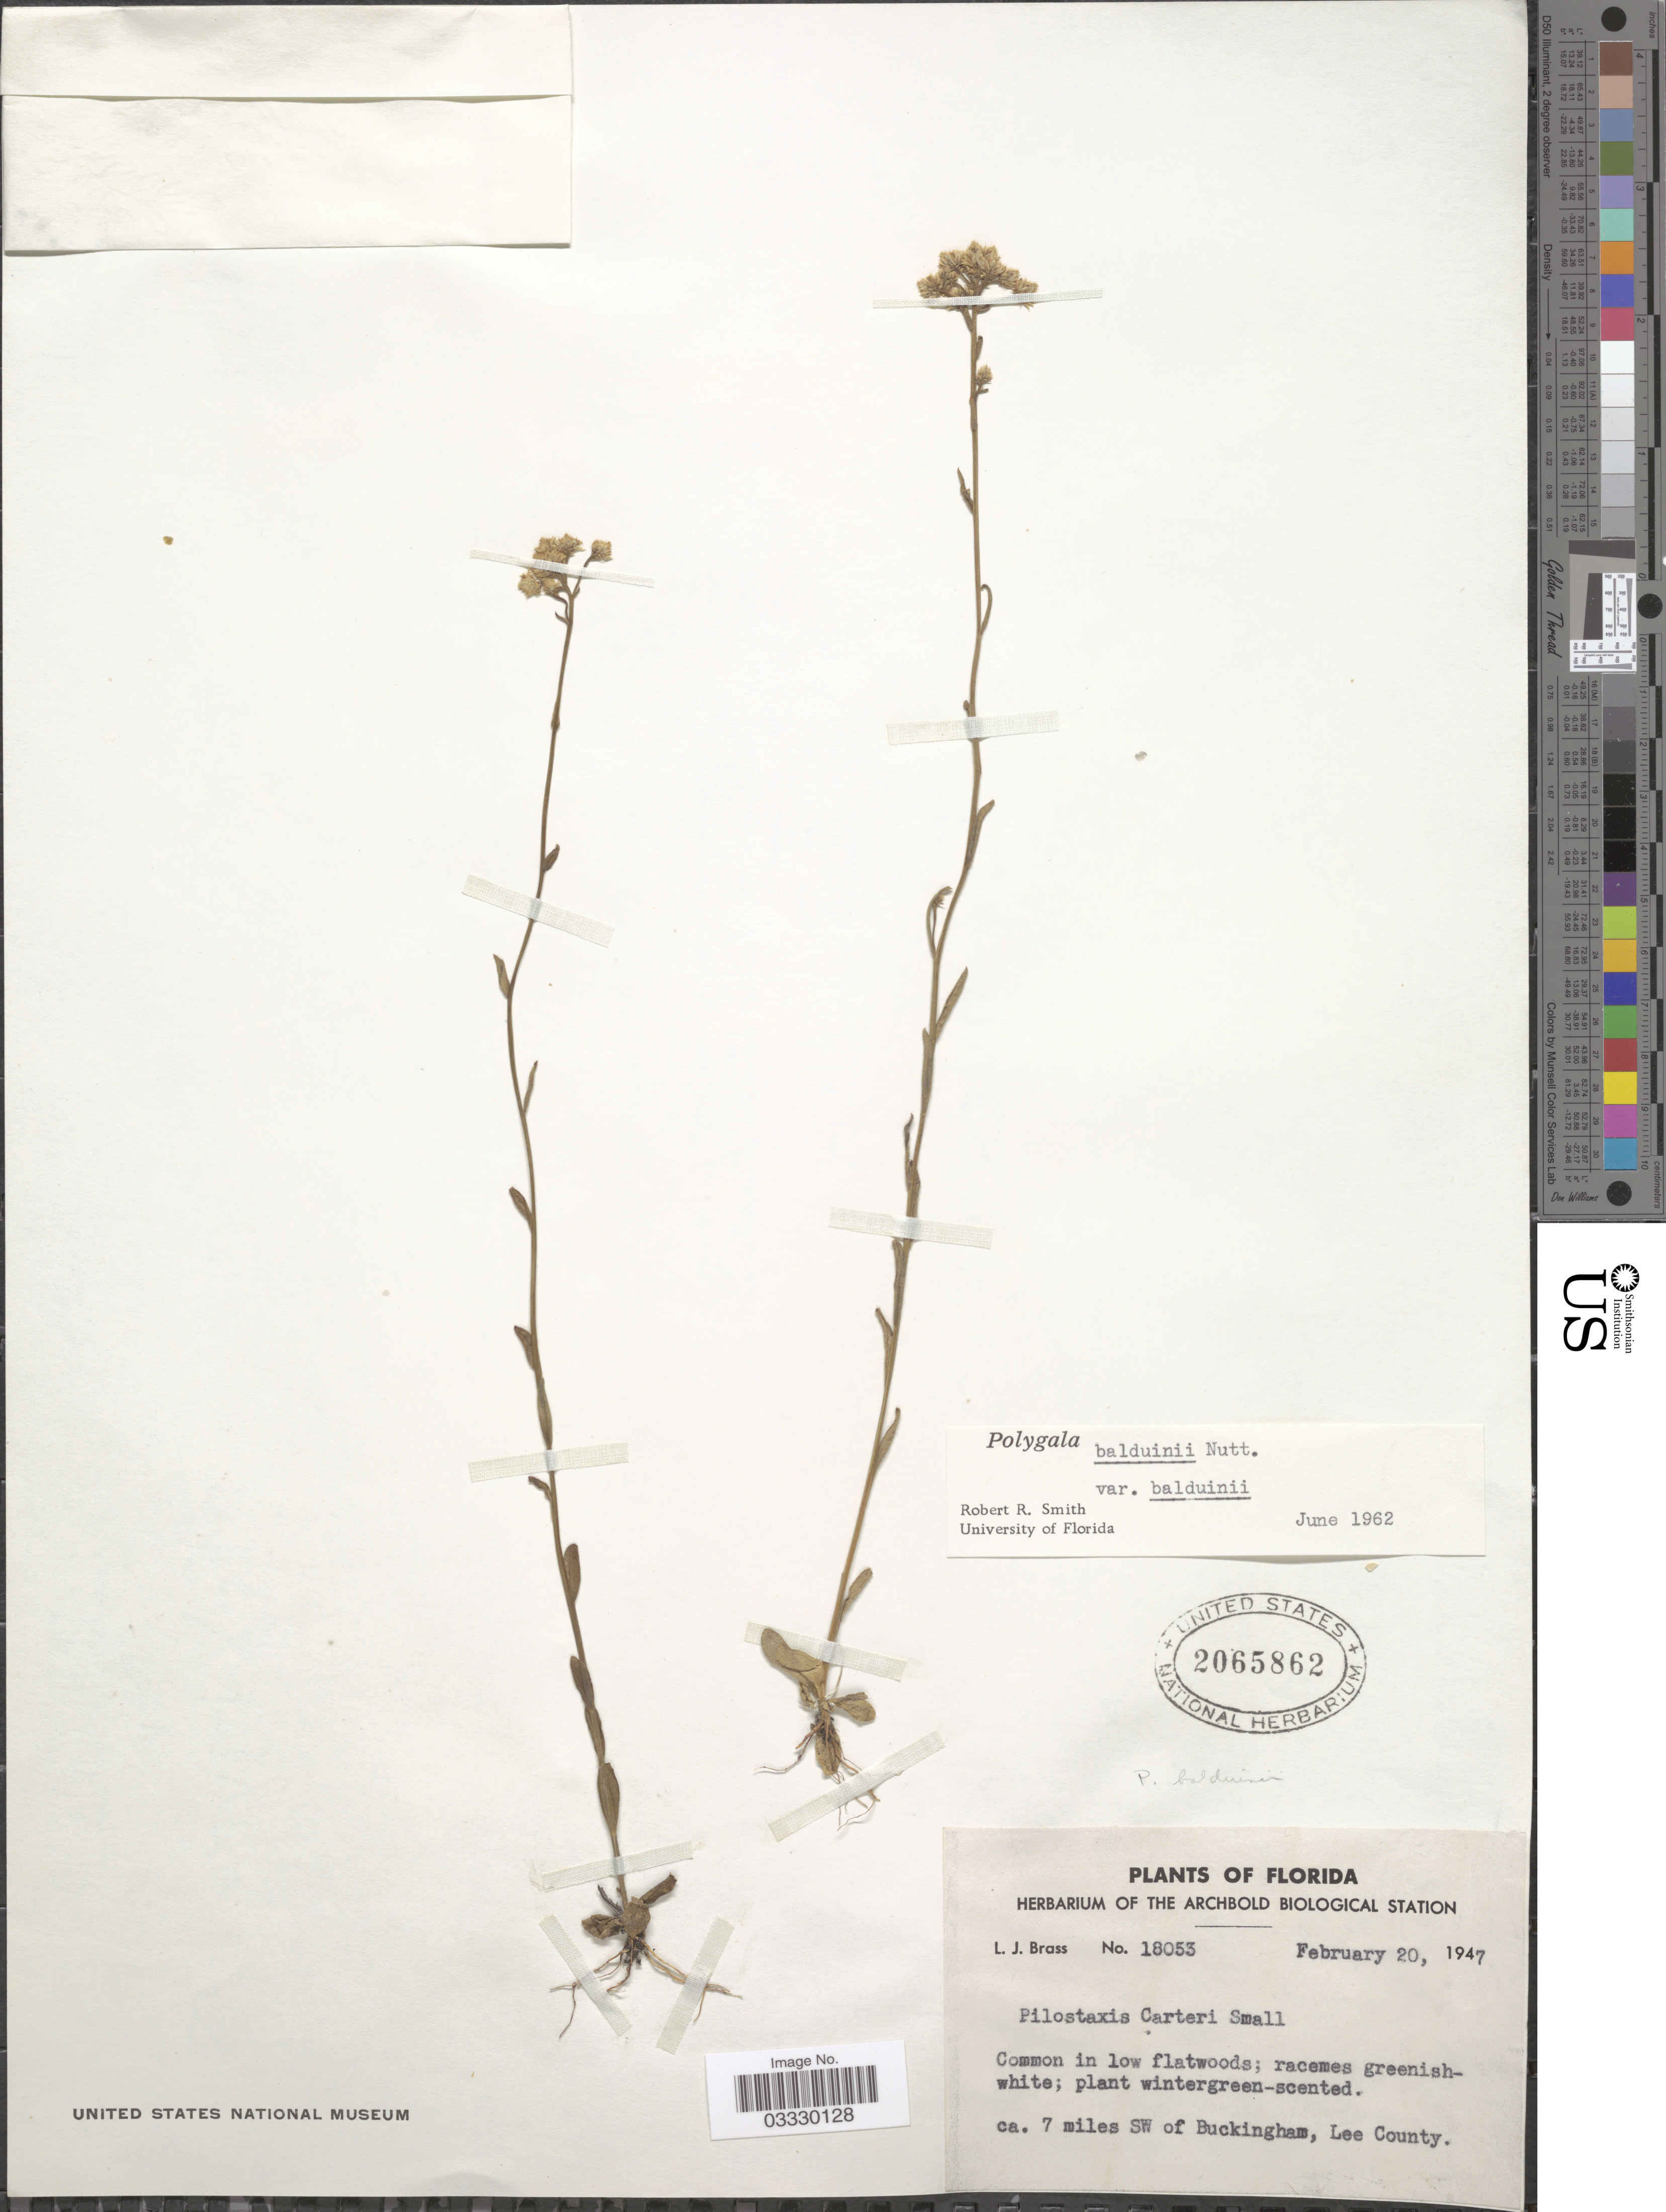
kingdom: Plantae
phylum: Tracheophyta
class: Magnoliopsida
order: Fabales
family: Polygalaceae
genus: Polygala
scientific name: Polygala balduinii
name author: Nutt.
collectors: L. J. Brass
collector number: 18053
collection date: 1947-02-20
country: United States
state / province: Florida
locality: Ca. 7 miles SW of Buckingham, Lee County.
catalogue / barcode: US 2065862